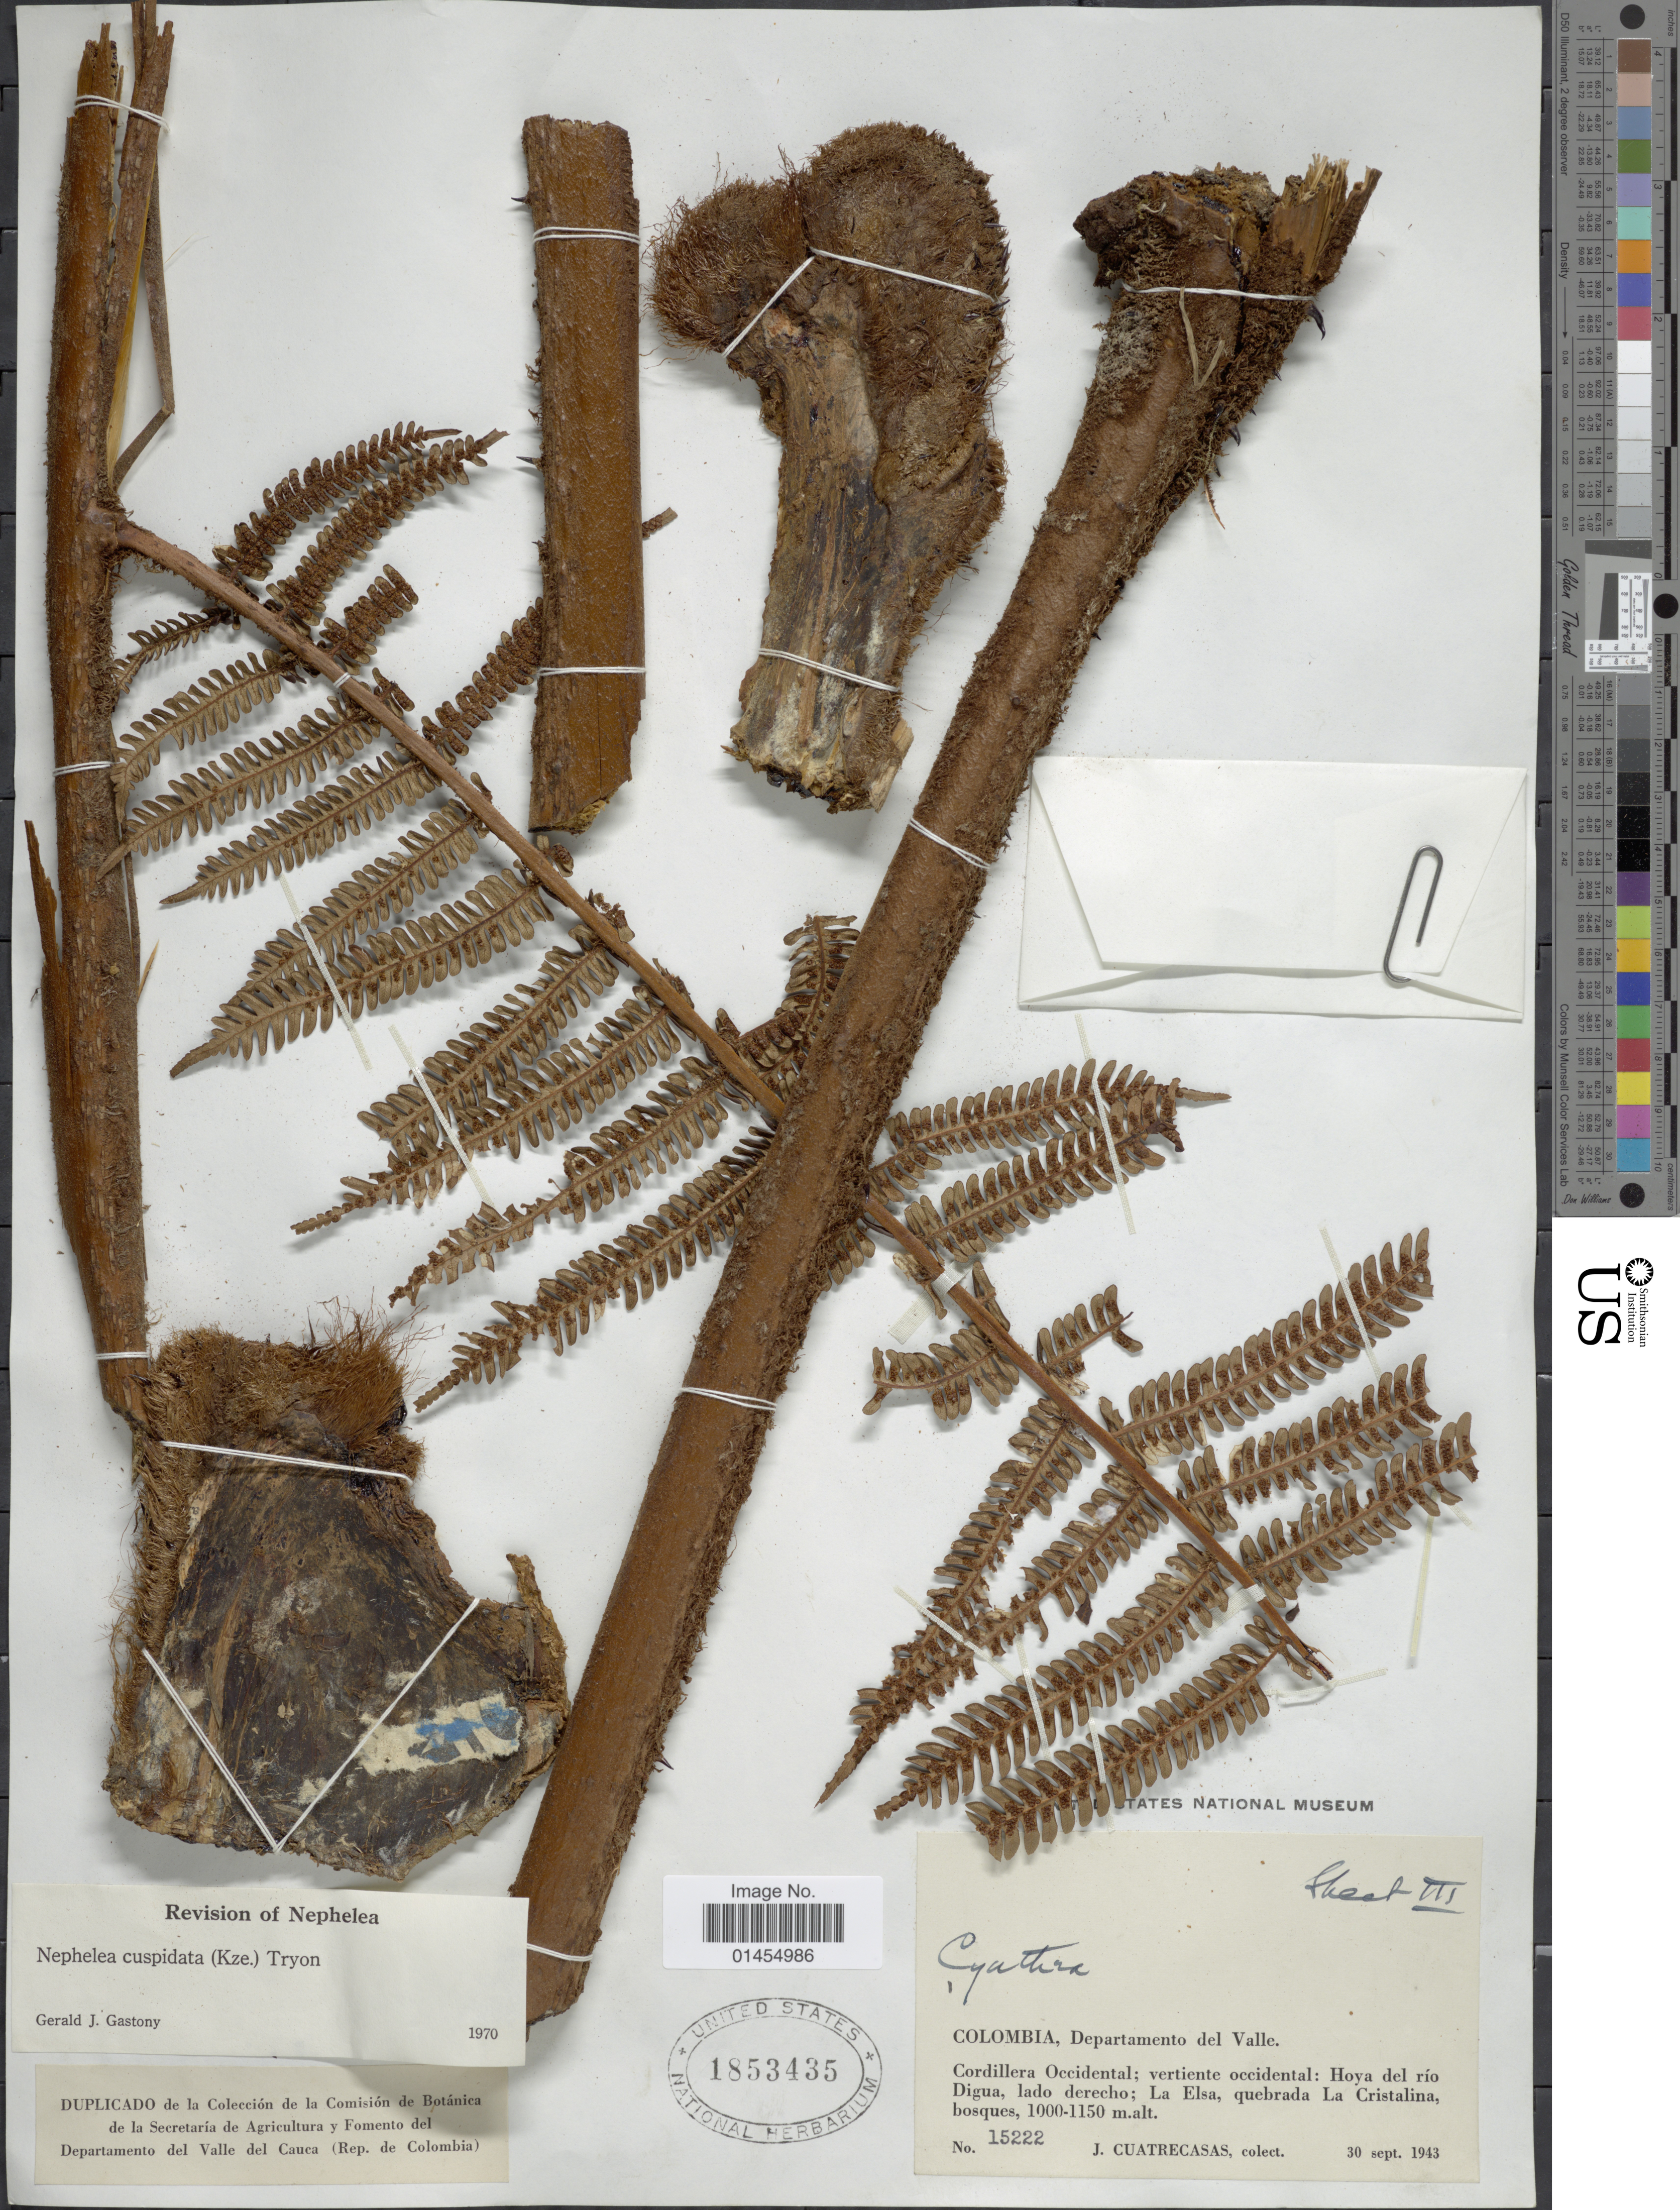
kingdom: Plantae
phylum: Tracheophyta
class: Polypodiopsida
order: Cyatheales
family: Cyatheaceae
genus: Alsophila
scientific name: Alsophila cuspidata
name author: (Kunze) D.S. Conant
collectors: J. Cuatrecasas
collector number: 15222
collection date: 1943-09-30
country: Colombia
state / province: Valle del Cauca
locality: Departamento del Valle. Cordillera Occidental; vertiente occidental: Hoya del río Digua, lado derecho; La Elsa, quebrada La Cristalina, bosques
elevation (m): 1000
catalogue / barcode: US 1853435